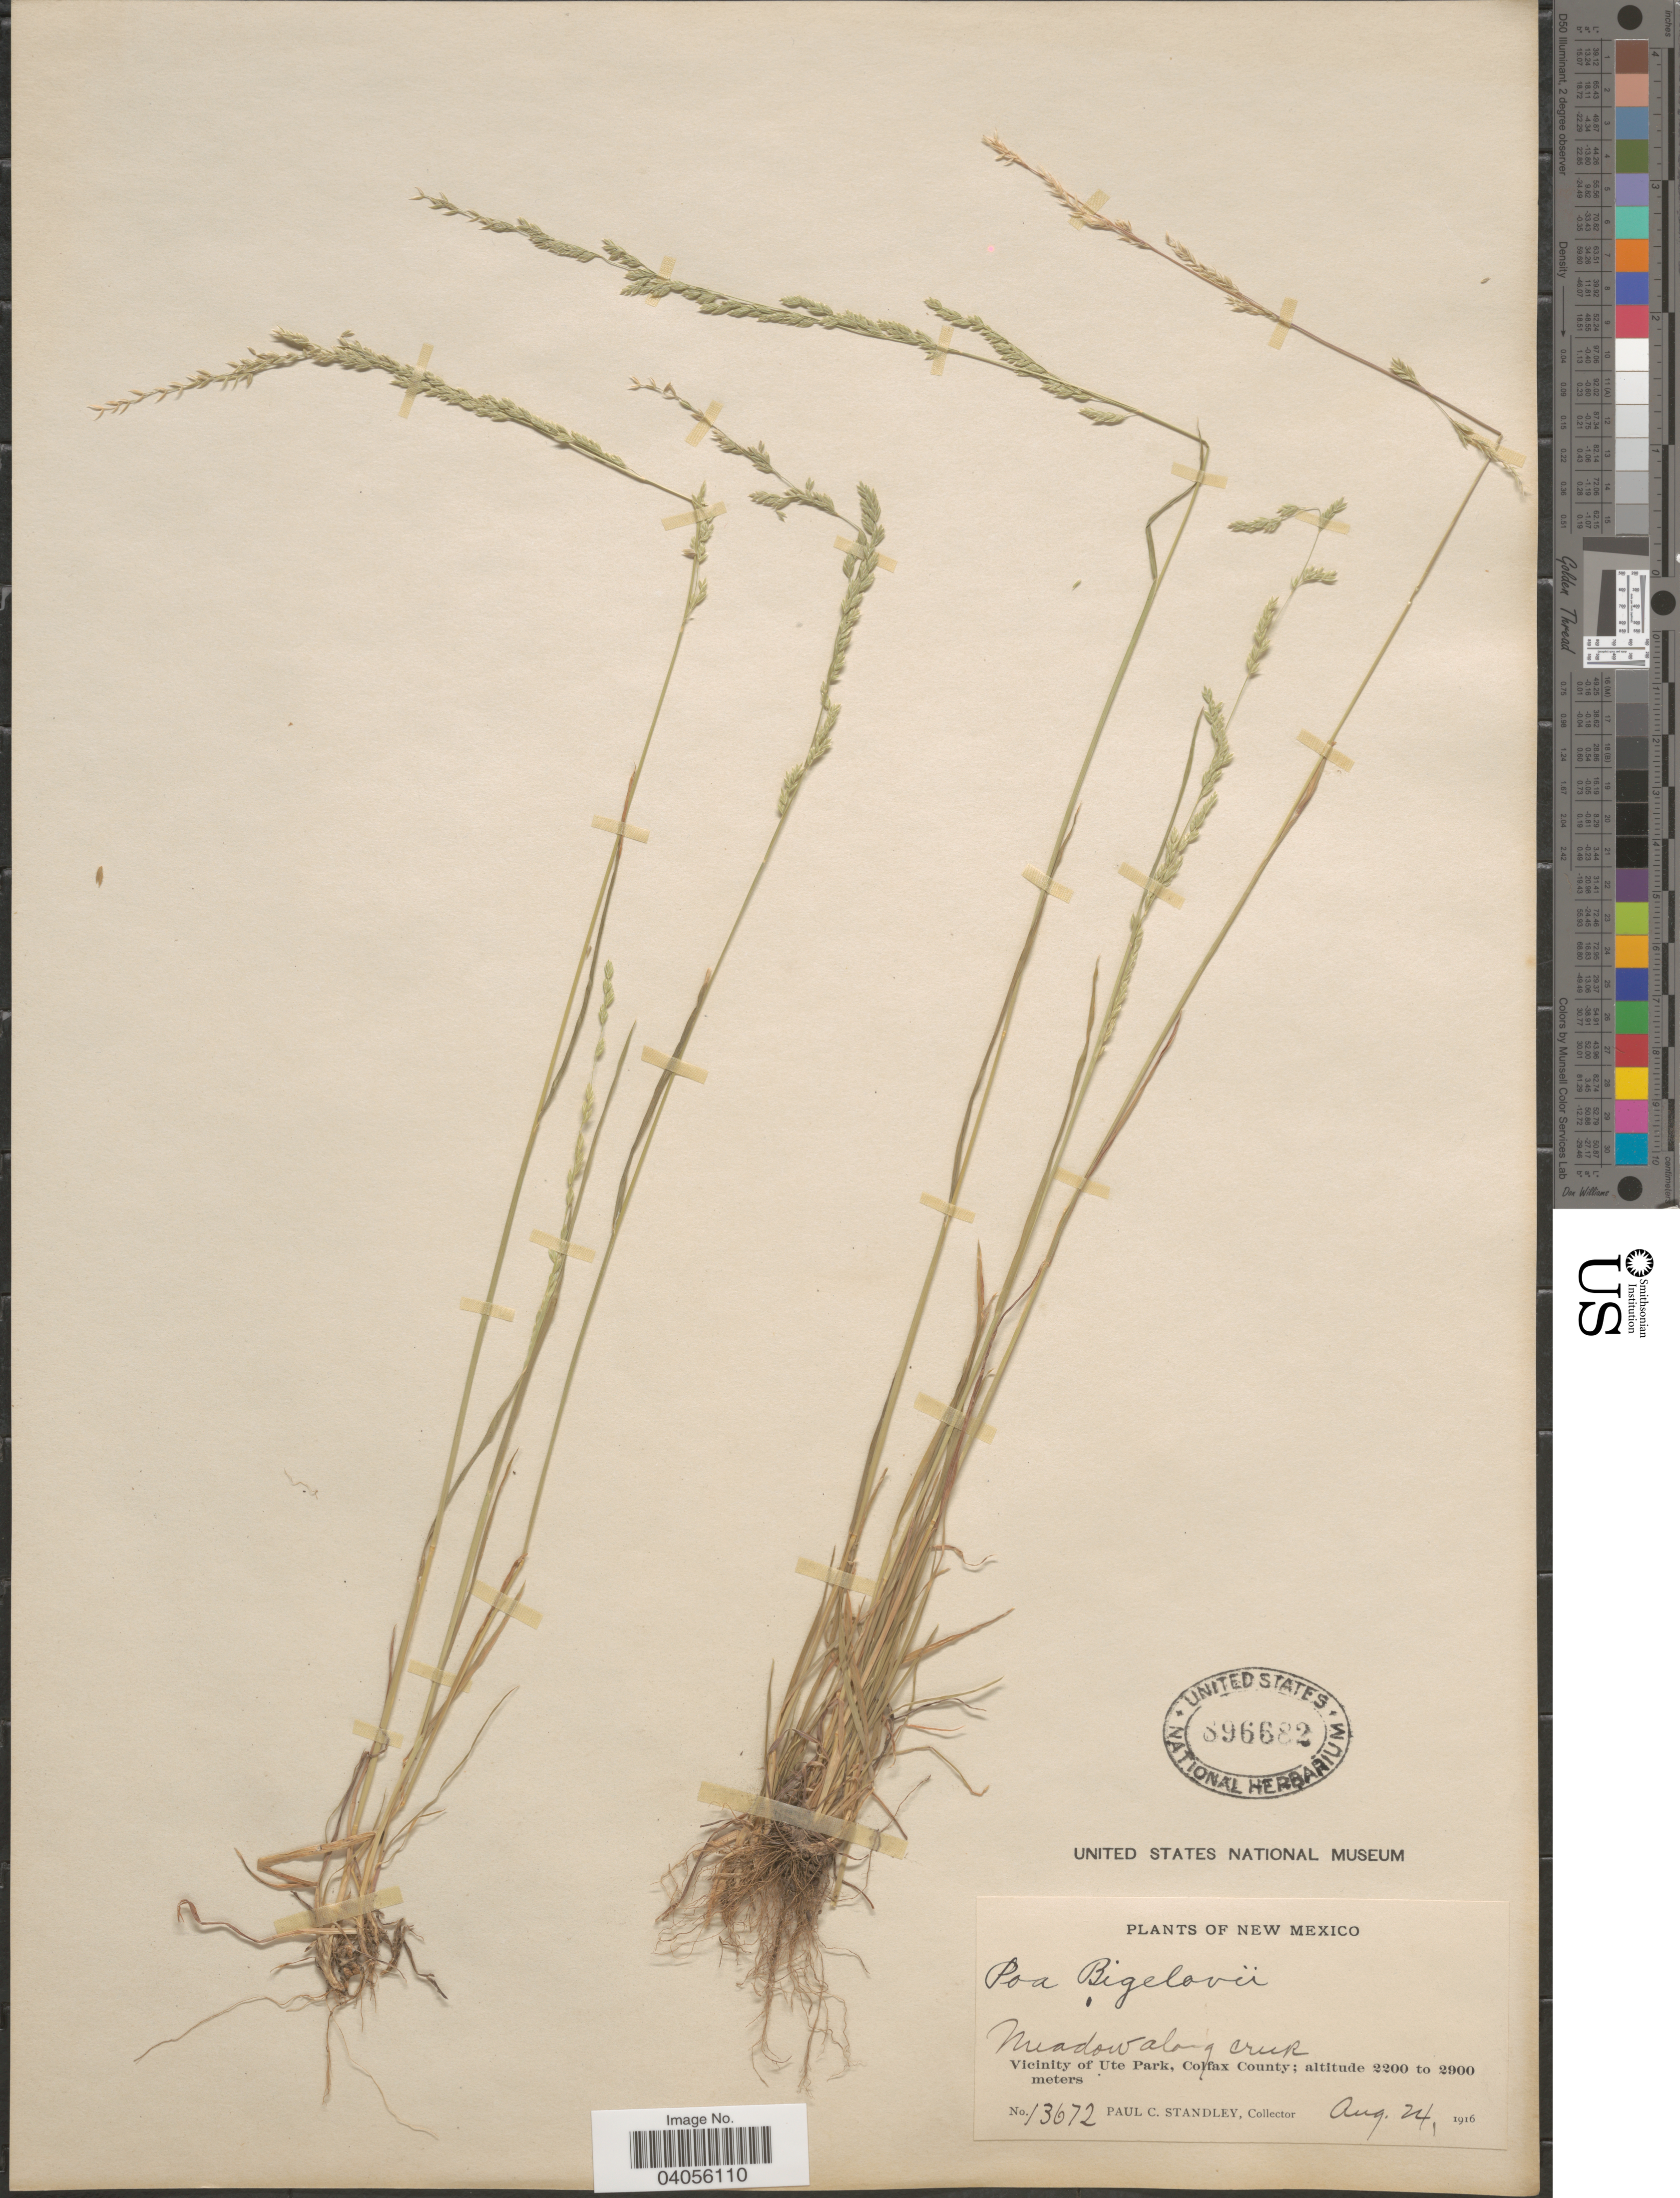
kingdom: Plantae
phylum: Tracheophyta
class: Liliopsida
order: Poales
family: Poaceae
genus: Poa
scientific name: Poa bigelovii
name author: Vasey & Scribn.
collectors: P. C. Standley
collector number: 13672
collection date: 1916-08-24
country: United States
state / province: New Mexico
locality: Meadow along creek. Vicinity of Ute Park, Colfax County.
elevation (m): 2200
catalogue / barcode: US 896682